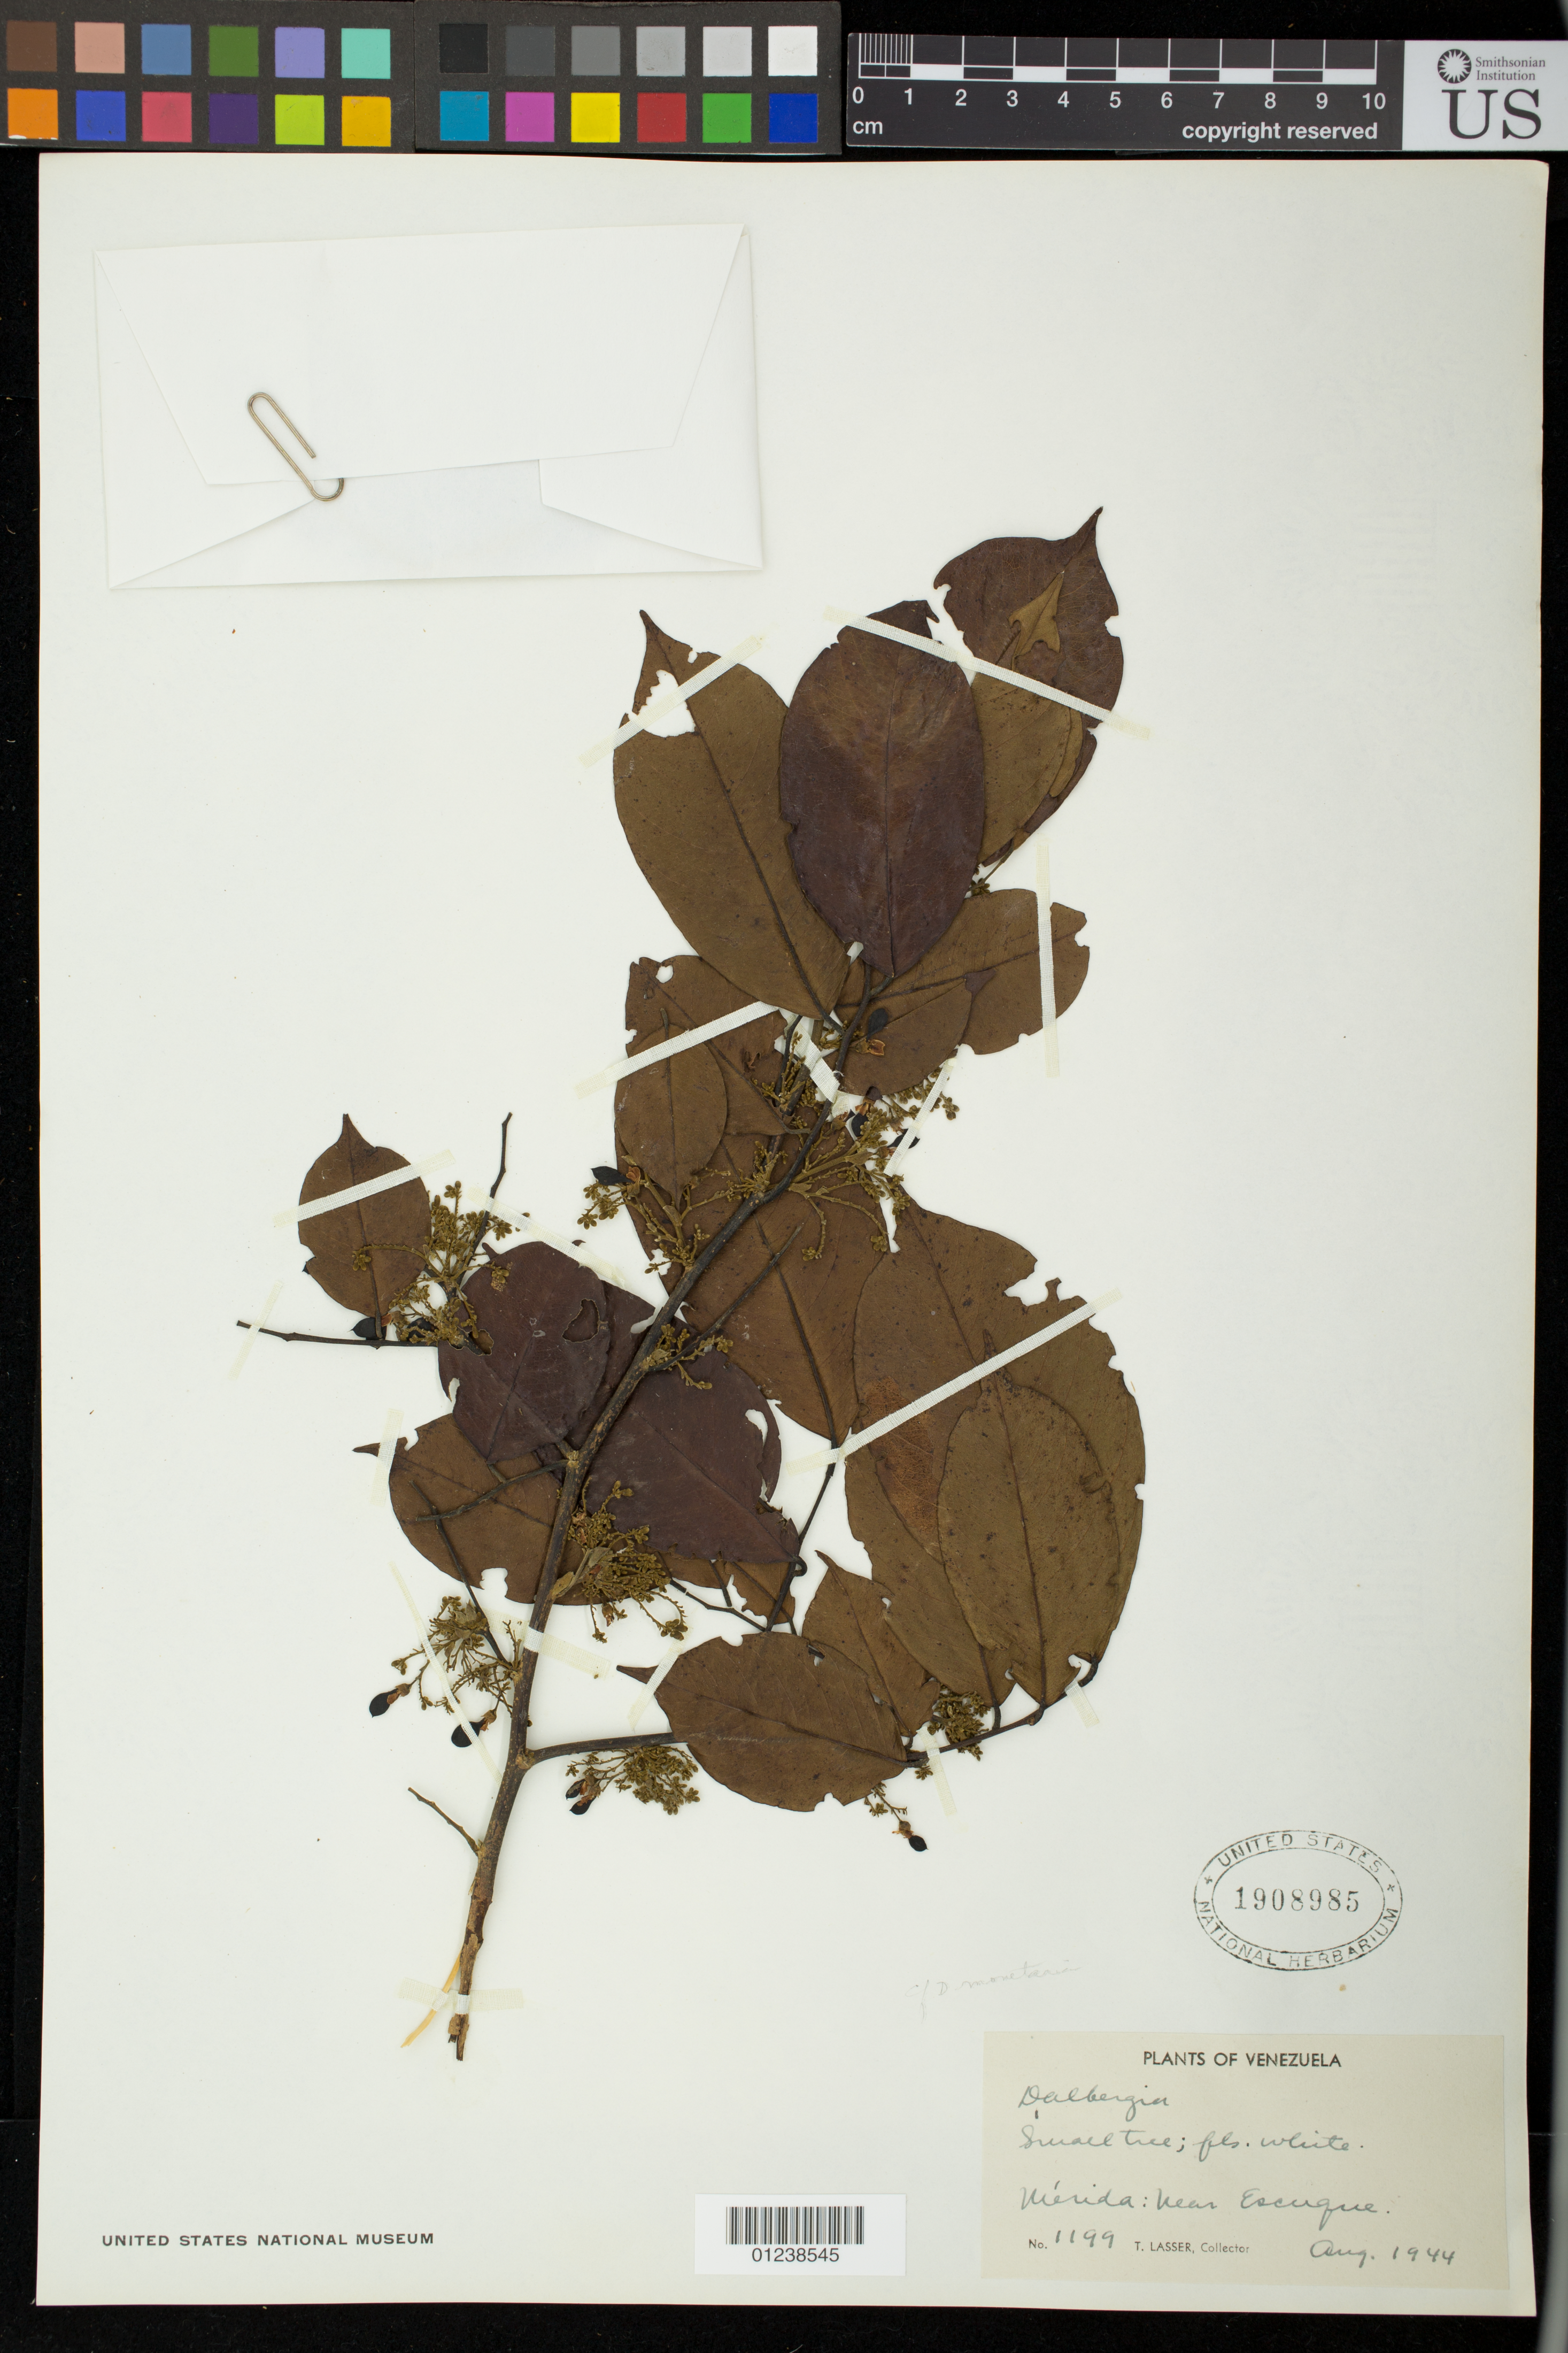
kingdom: Plantae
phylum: Tracheophyta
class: Magnoliopsida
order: Fabales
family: Fabaceae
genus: Dalbergia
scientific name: Dalbergia sp.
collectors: T. Lasser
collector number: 1199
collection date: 1944-08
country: Venezuela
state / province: Mérida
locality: Para Nieto.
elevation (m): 1500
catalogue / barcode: US 1908985